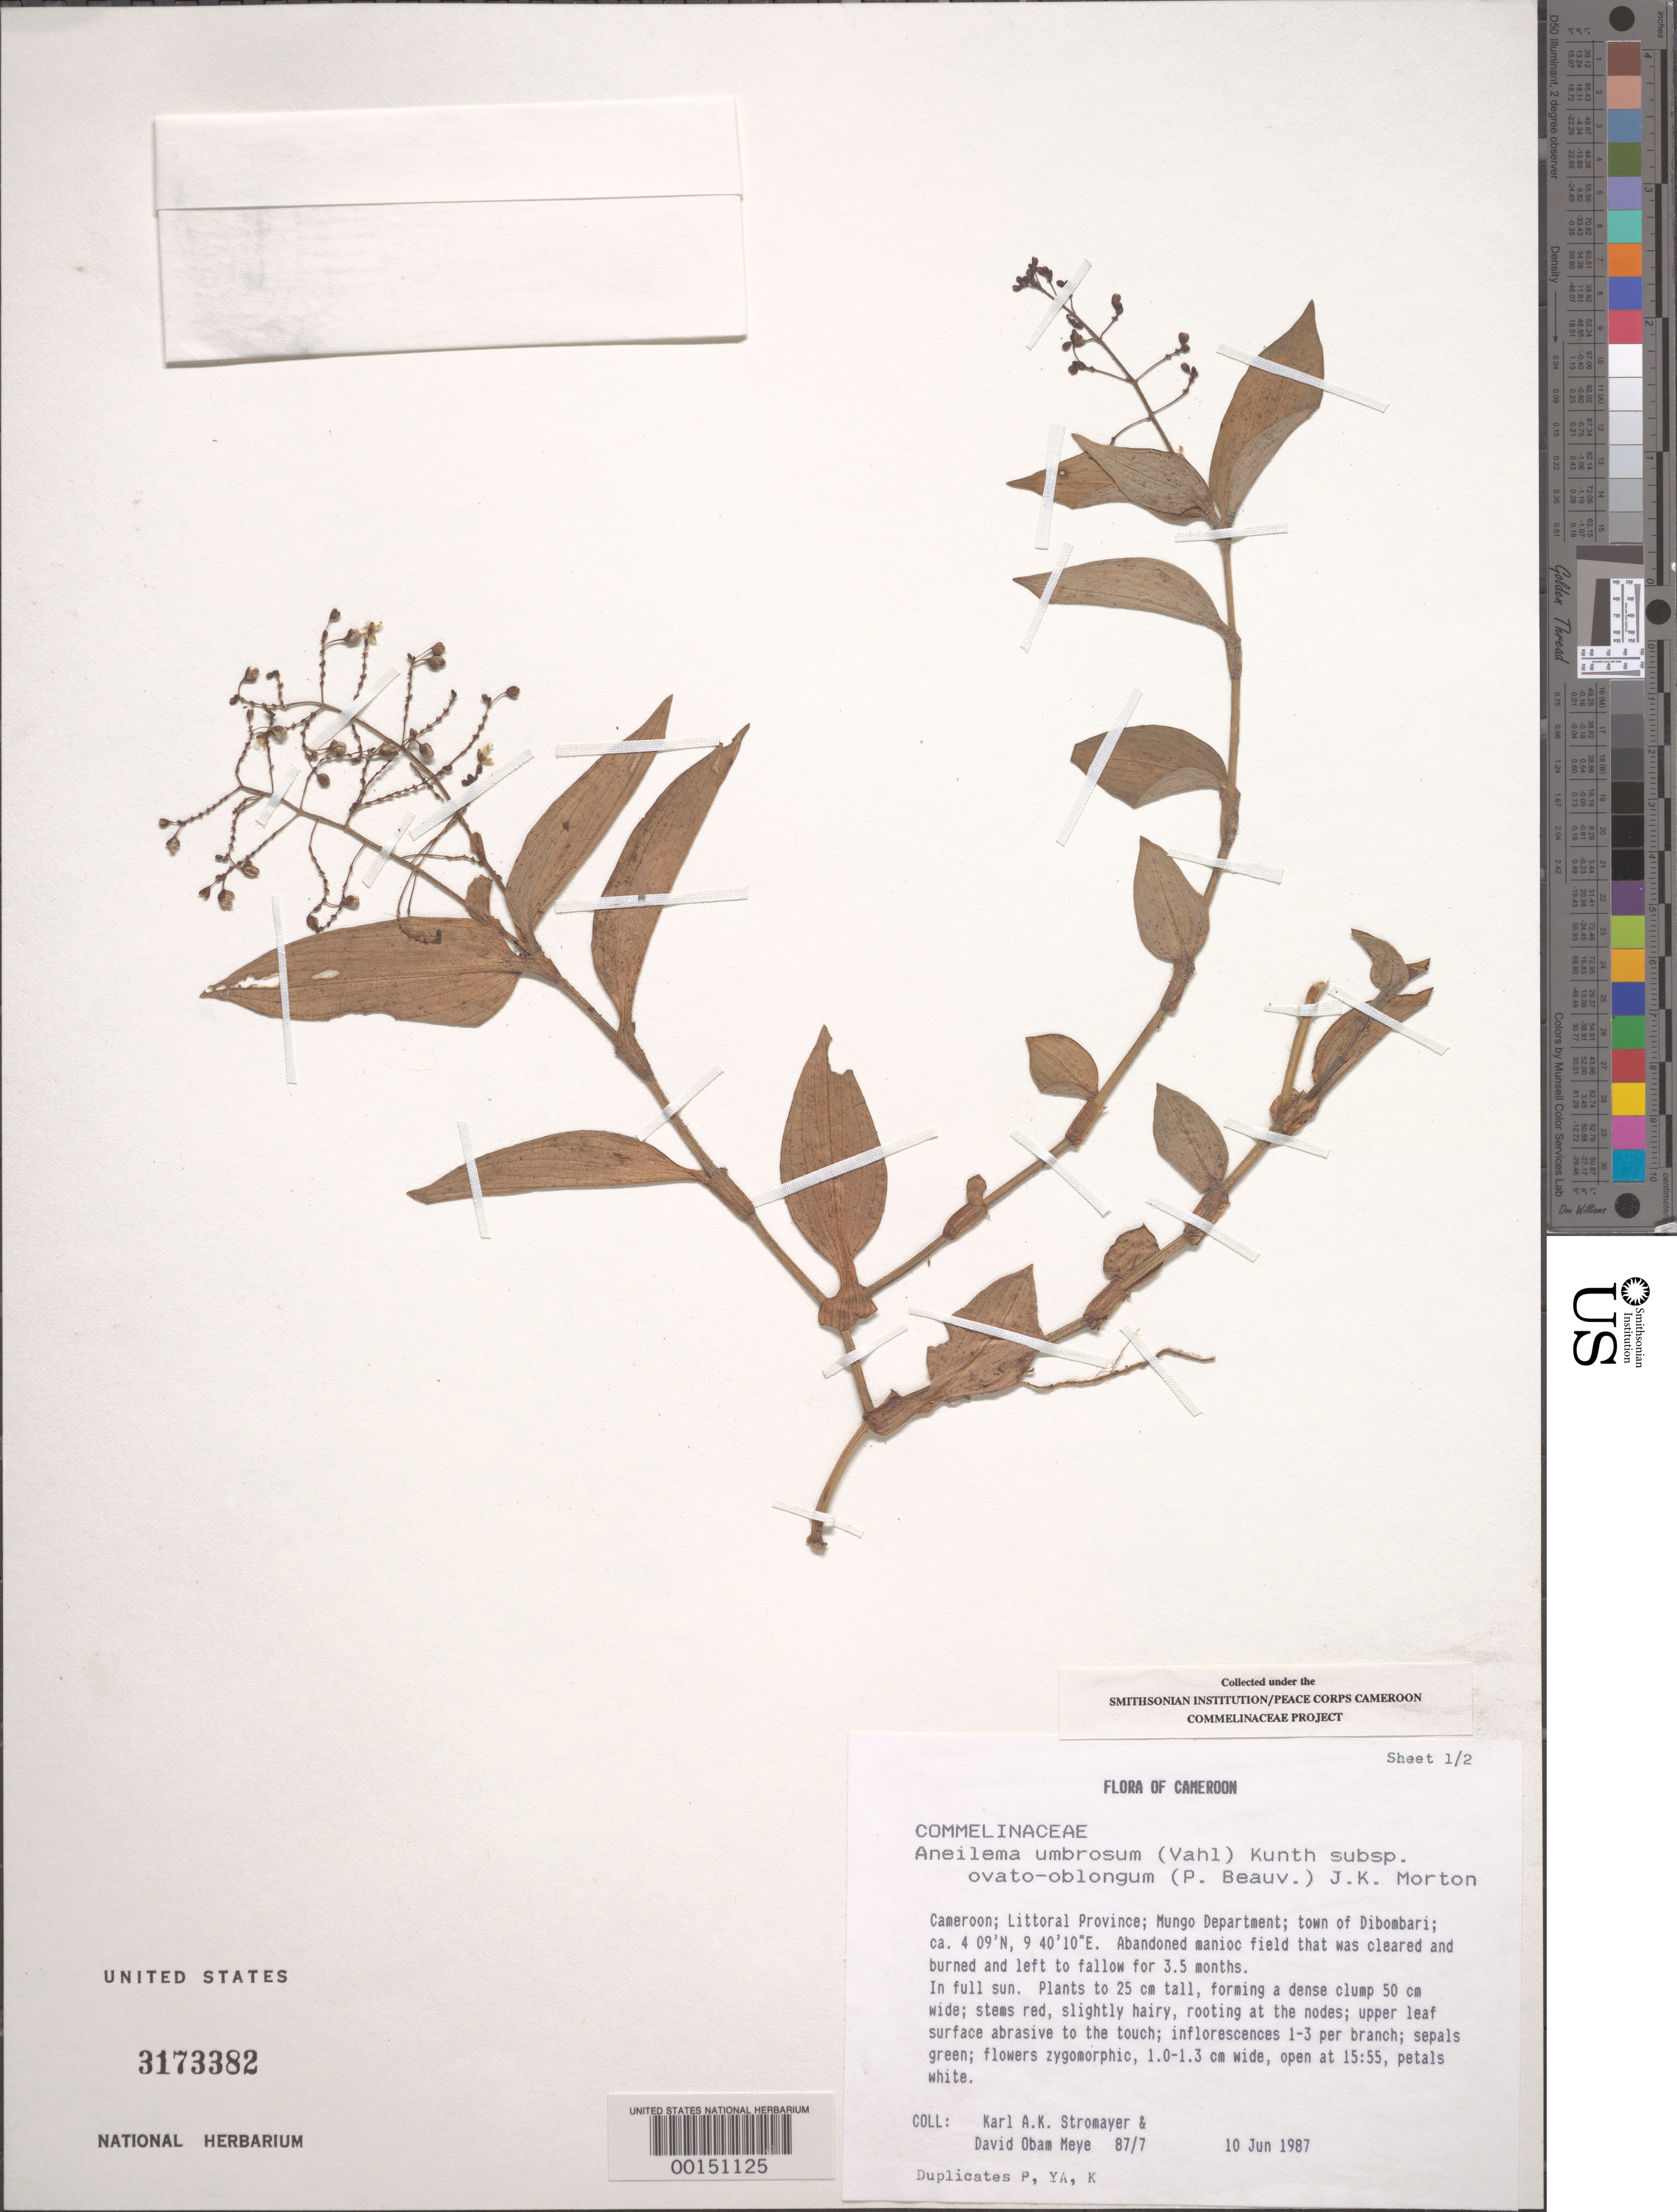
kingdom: Plantae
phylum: Tracheophyta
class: Liliopsida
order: Commelinales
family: Commelinaceae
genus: Aneilema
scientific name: Aneilema umbrosum subsp. ovato-oblongum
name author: (P. Beauv.) J.K. Morton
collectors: K. A. Stromayer & D. Meye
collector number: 87/7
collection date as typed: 10 Jun 1987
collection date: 1987-06-10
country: Cameroon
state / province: Littoral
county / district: Mungo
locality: Dibombari town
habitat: Abandoned manioc field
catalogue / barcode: US 3173382